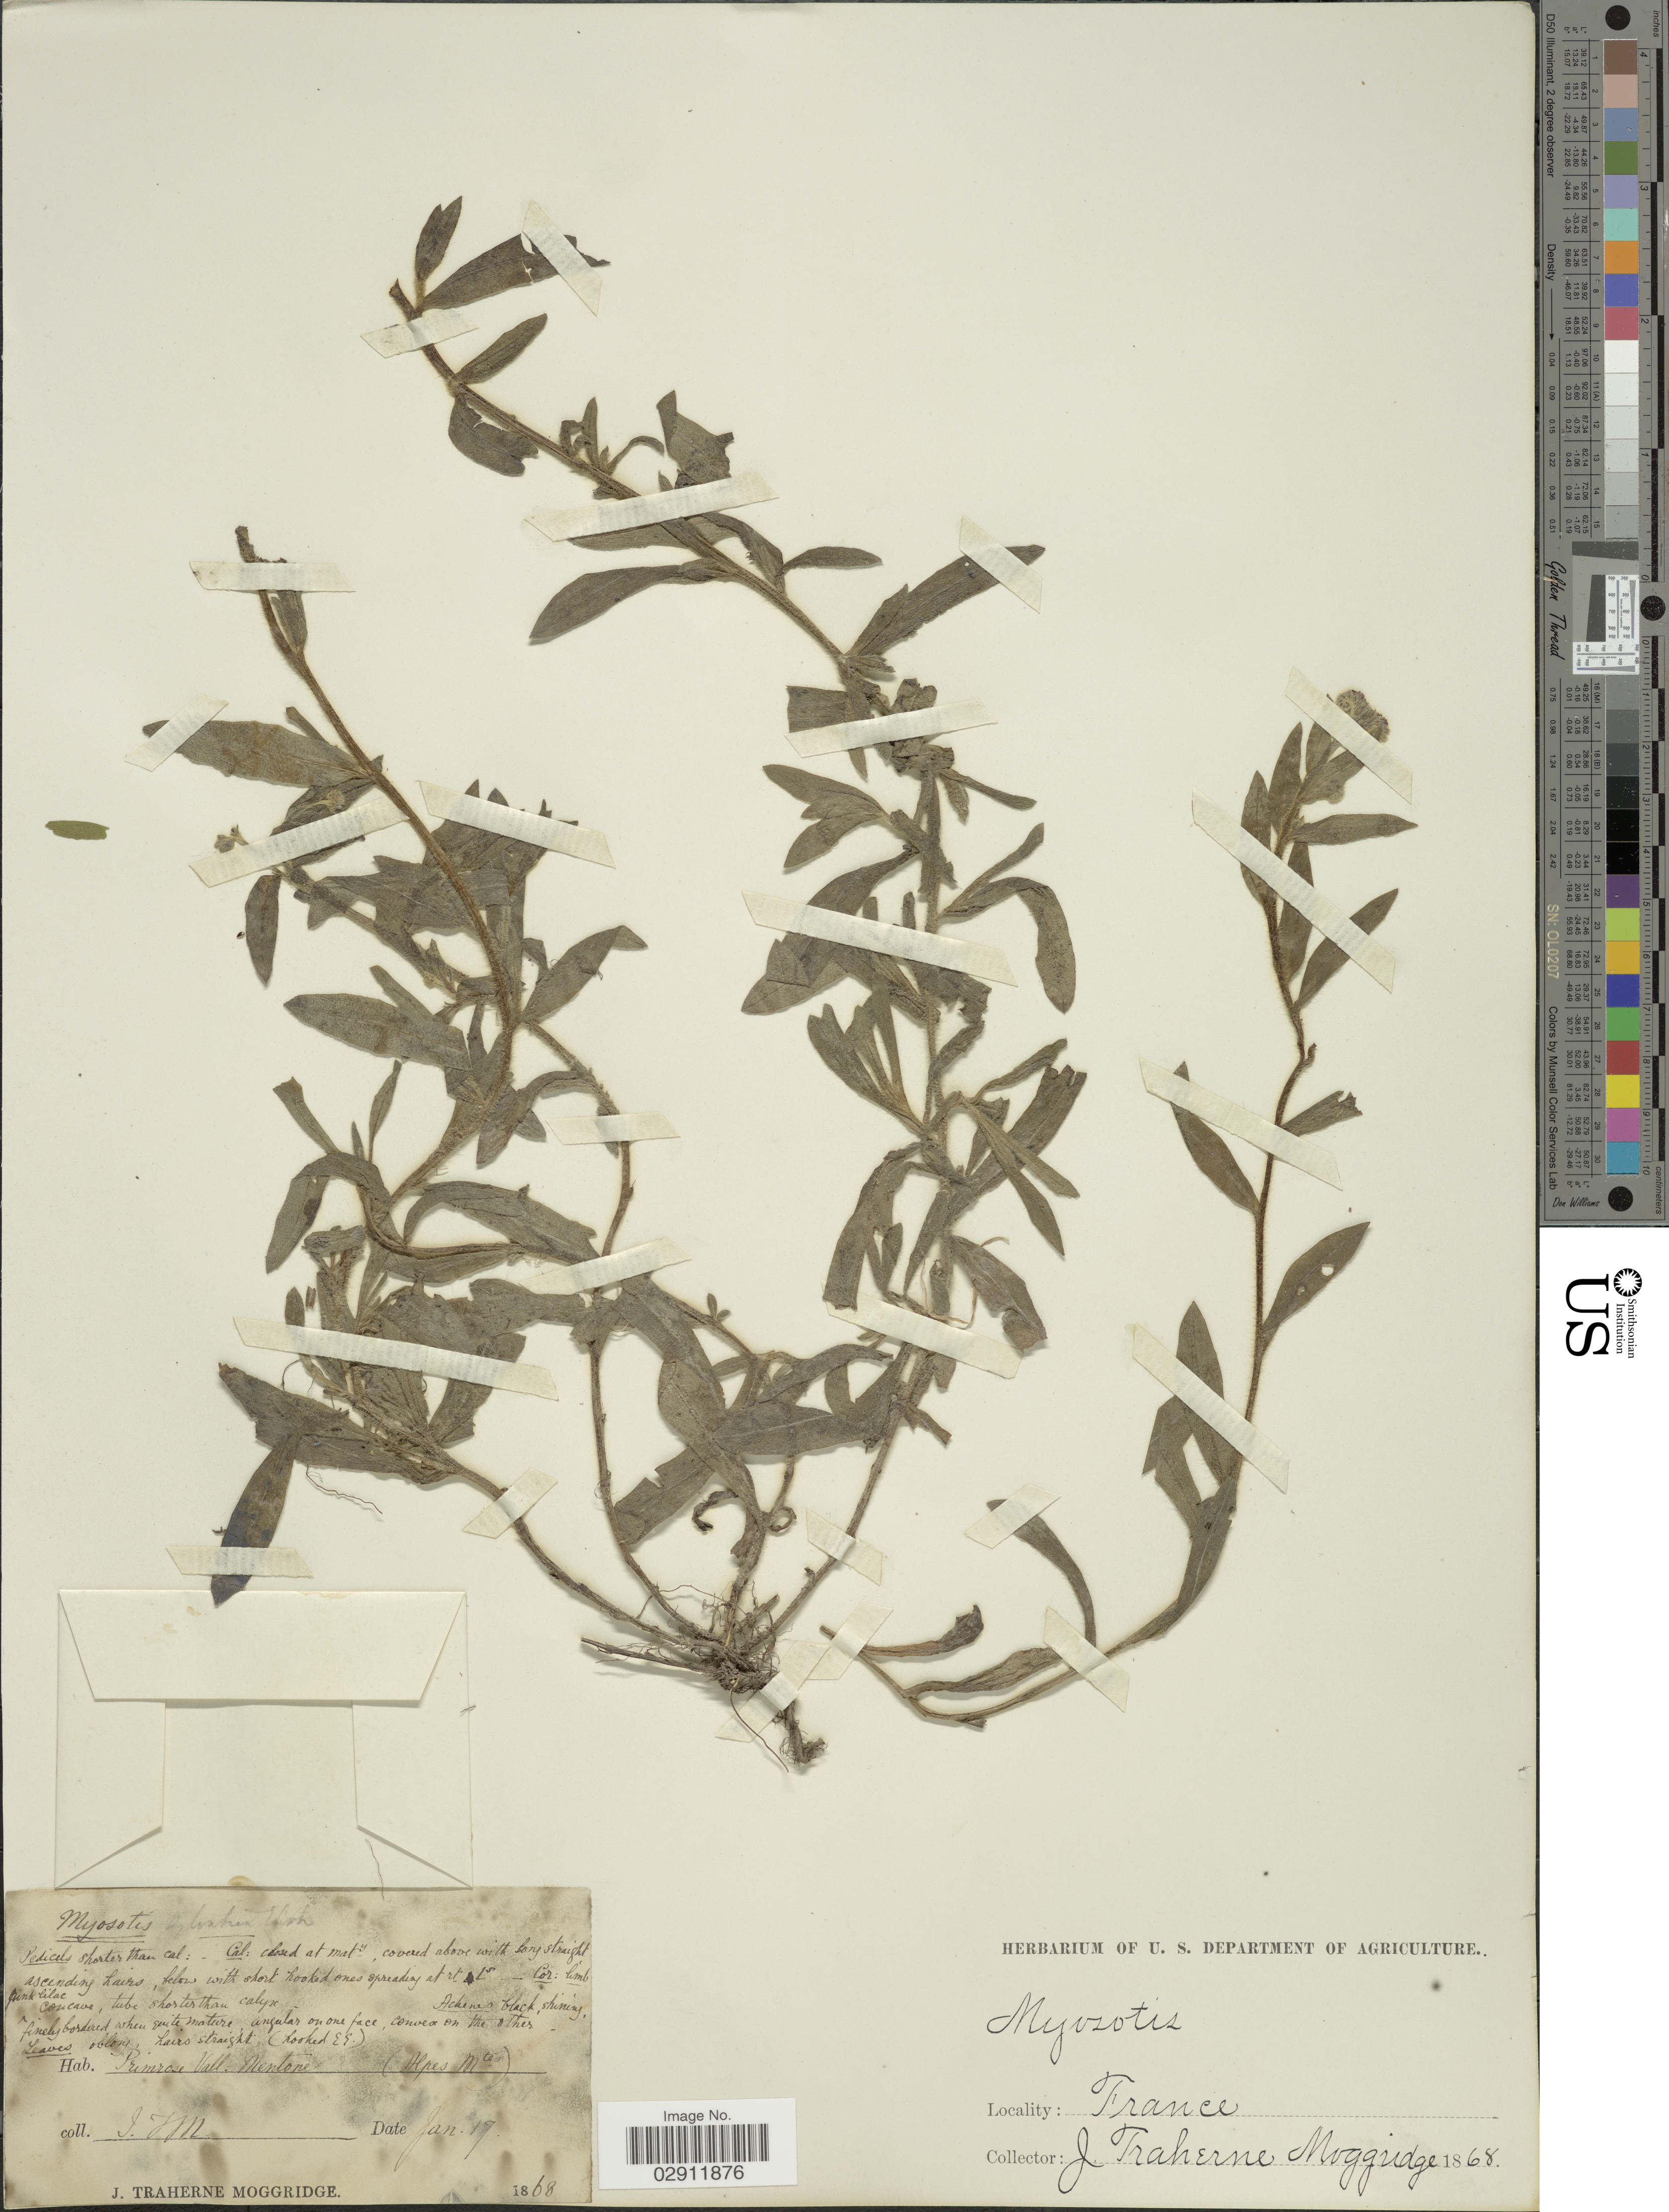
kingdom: Plantae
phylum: Tracheophyta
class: Magnoliopsida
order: Boraginales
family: Boraginaceae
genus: Myosotis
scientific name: Myosotis sylvatica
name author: Ehrh. ex Hoffm.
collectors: J. T. Moggridge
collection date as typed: Transcribed d/m/y: /1/17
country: France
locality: Primrose Vall. Menton.